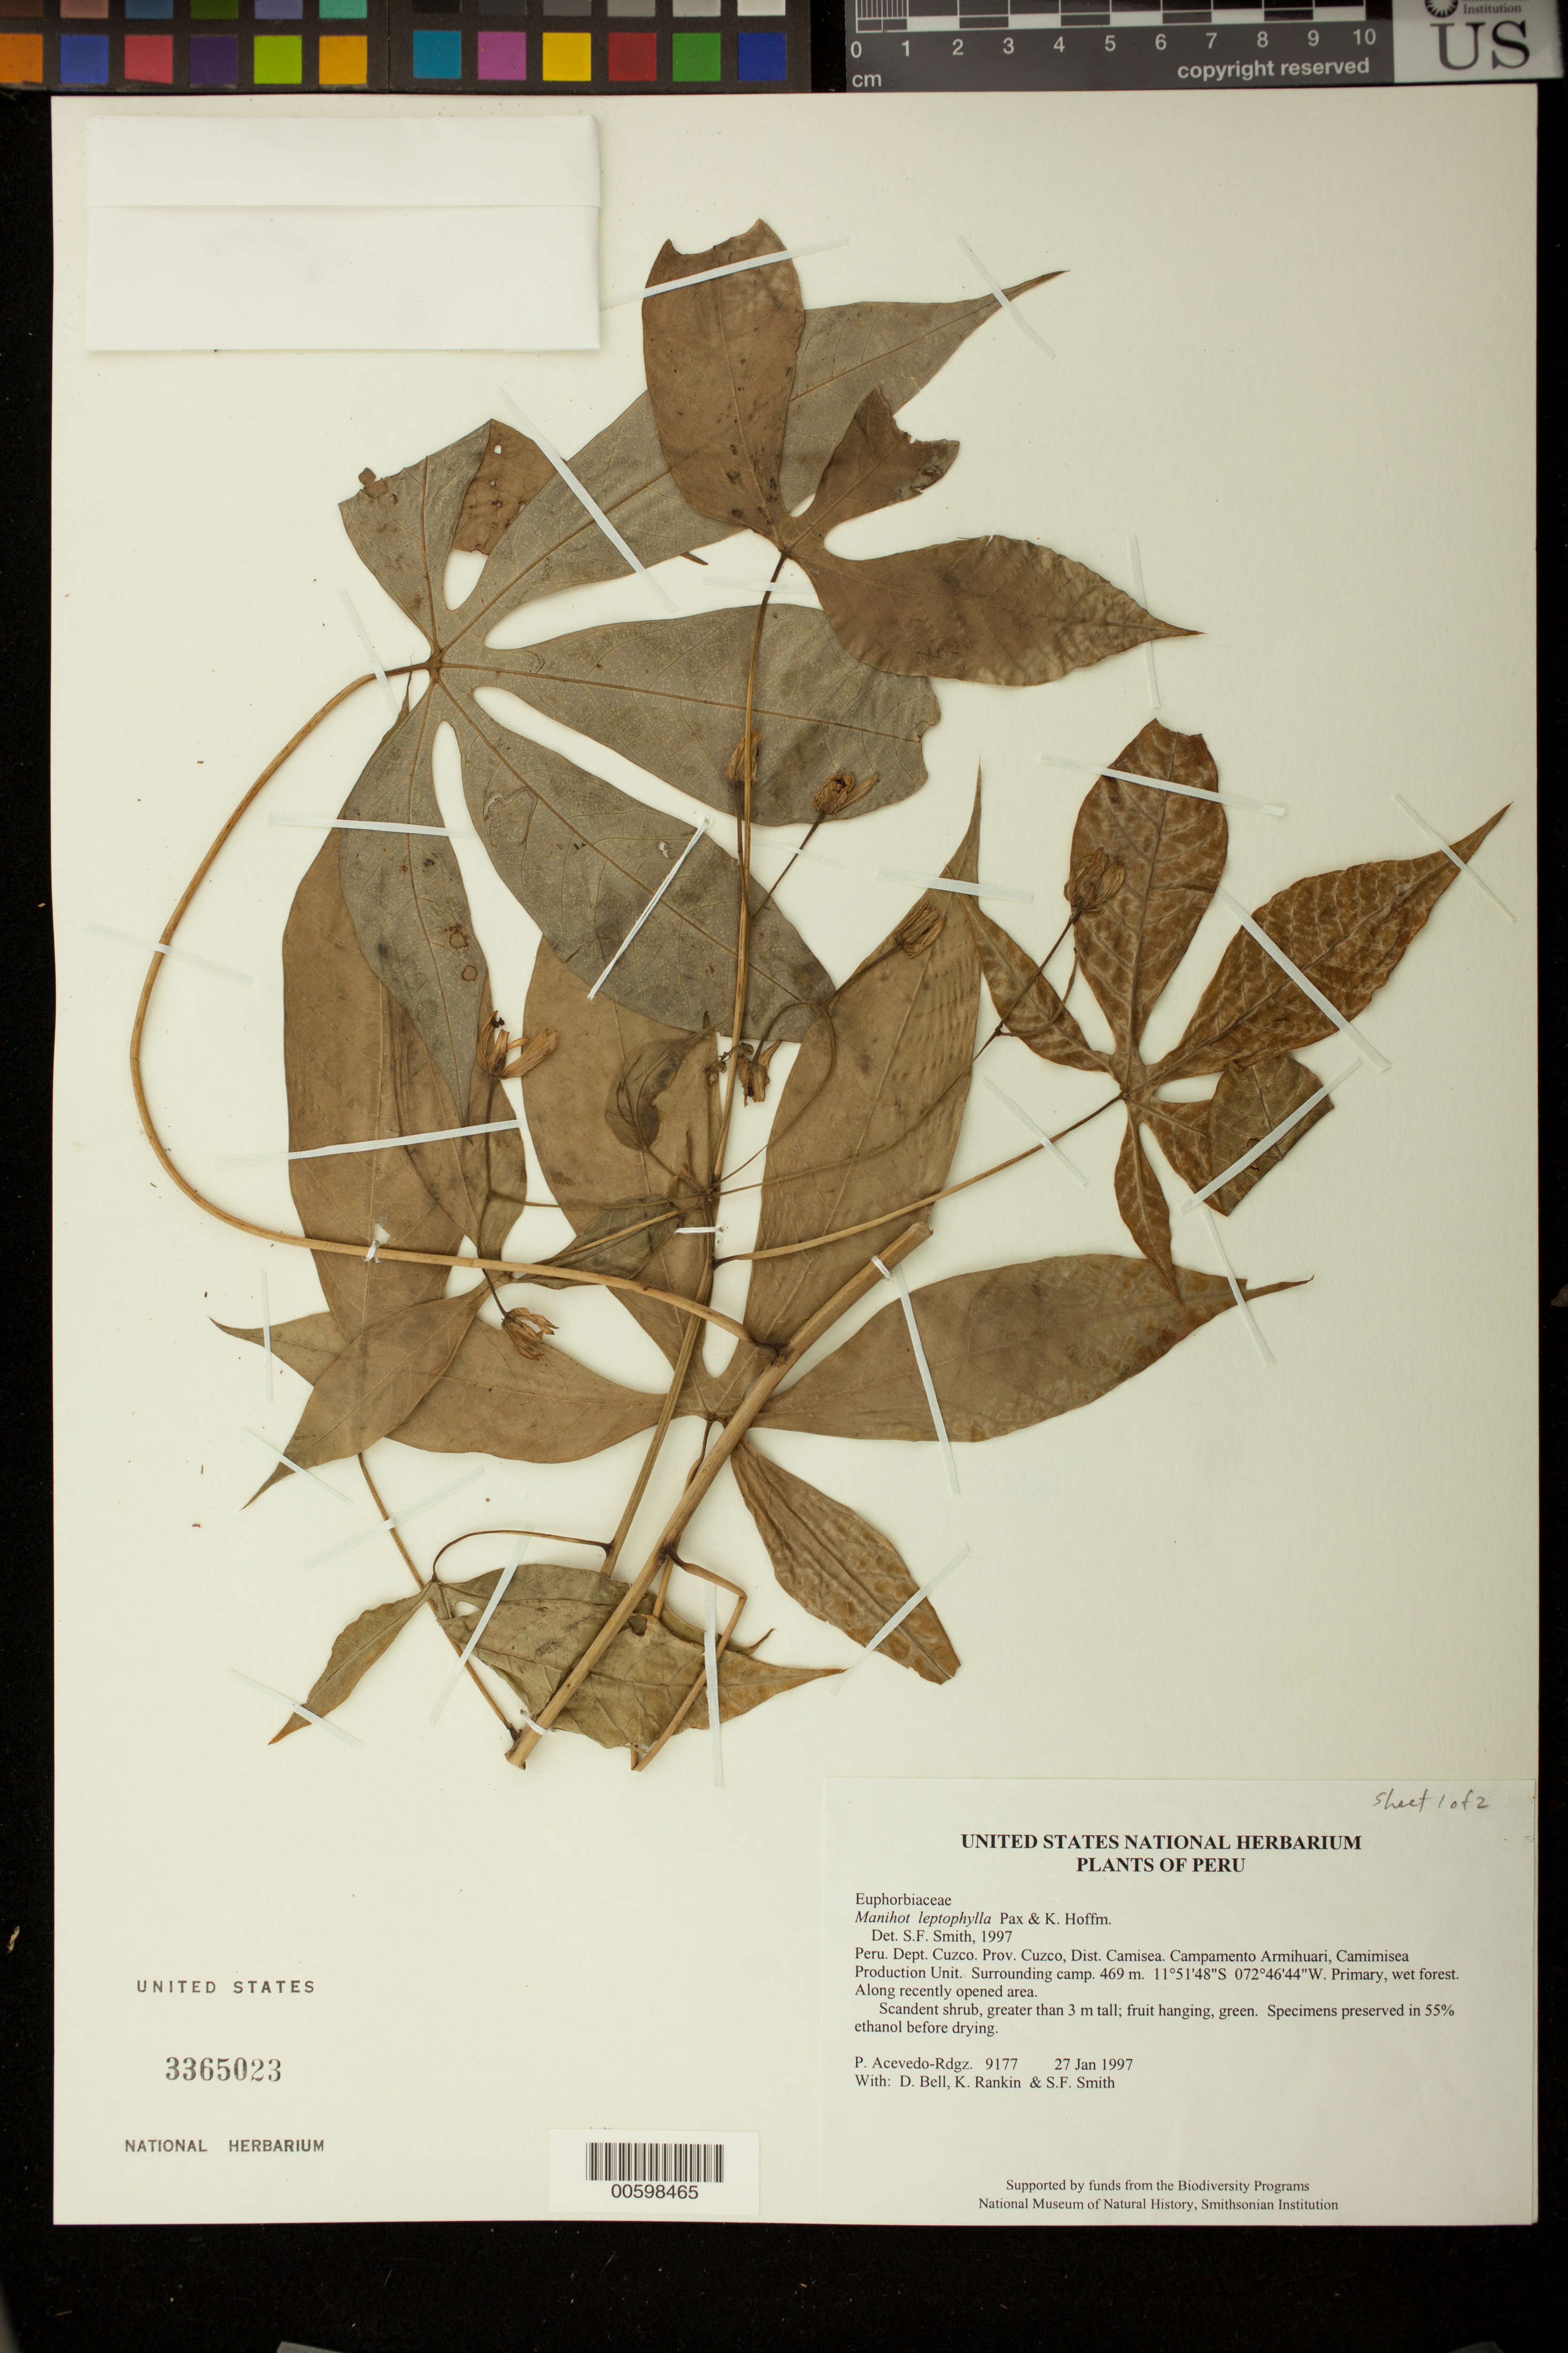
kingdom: Plantae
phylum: Tracheophyta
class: Magnoliopsida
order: Malpighiales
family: Euphorbiaceae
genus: Manihot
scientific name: Manihot leptophylla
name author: Pax in Engl.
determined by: Smith, Stephen F., (US), NMNH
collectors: P. Acevedo-Rodr., D. A. Bell, K. B. Rankin & S.F. Smith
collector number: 9177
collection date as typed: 27 Jan 1997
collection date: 1997-01-27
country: Peru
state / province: Cusco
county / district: Cusco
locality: Districto Camisea, Campamento Armihuari, Camimisea Production Unit. Surrounding camp.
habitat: Primary, wet forest. Along recently opened area.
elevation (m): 469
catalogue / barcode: US 3365023